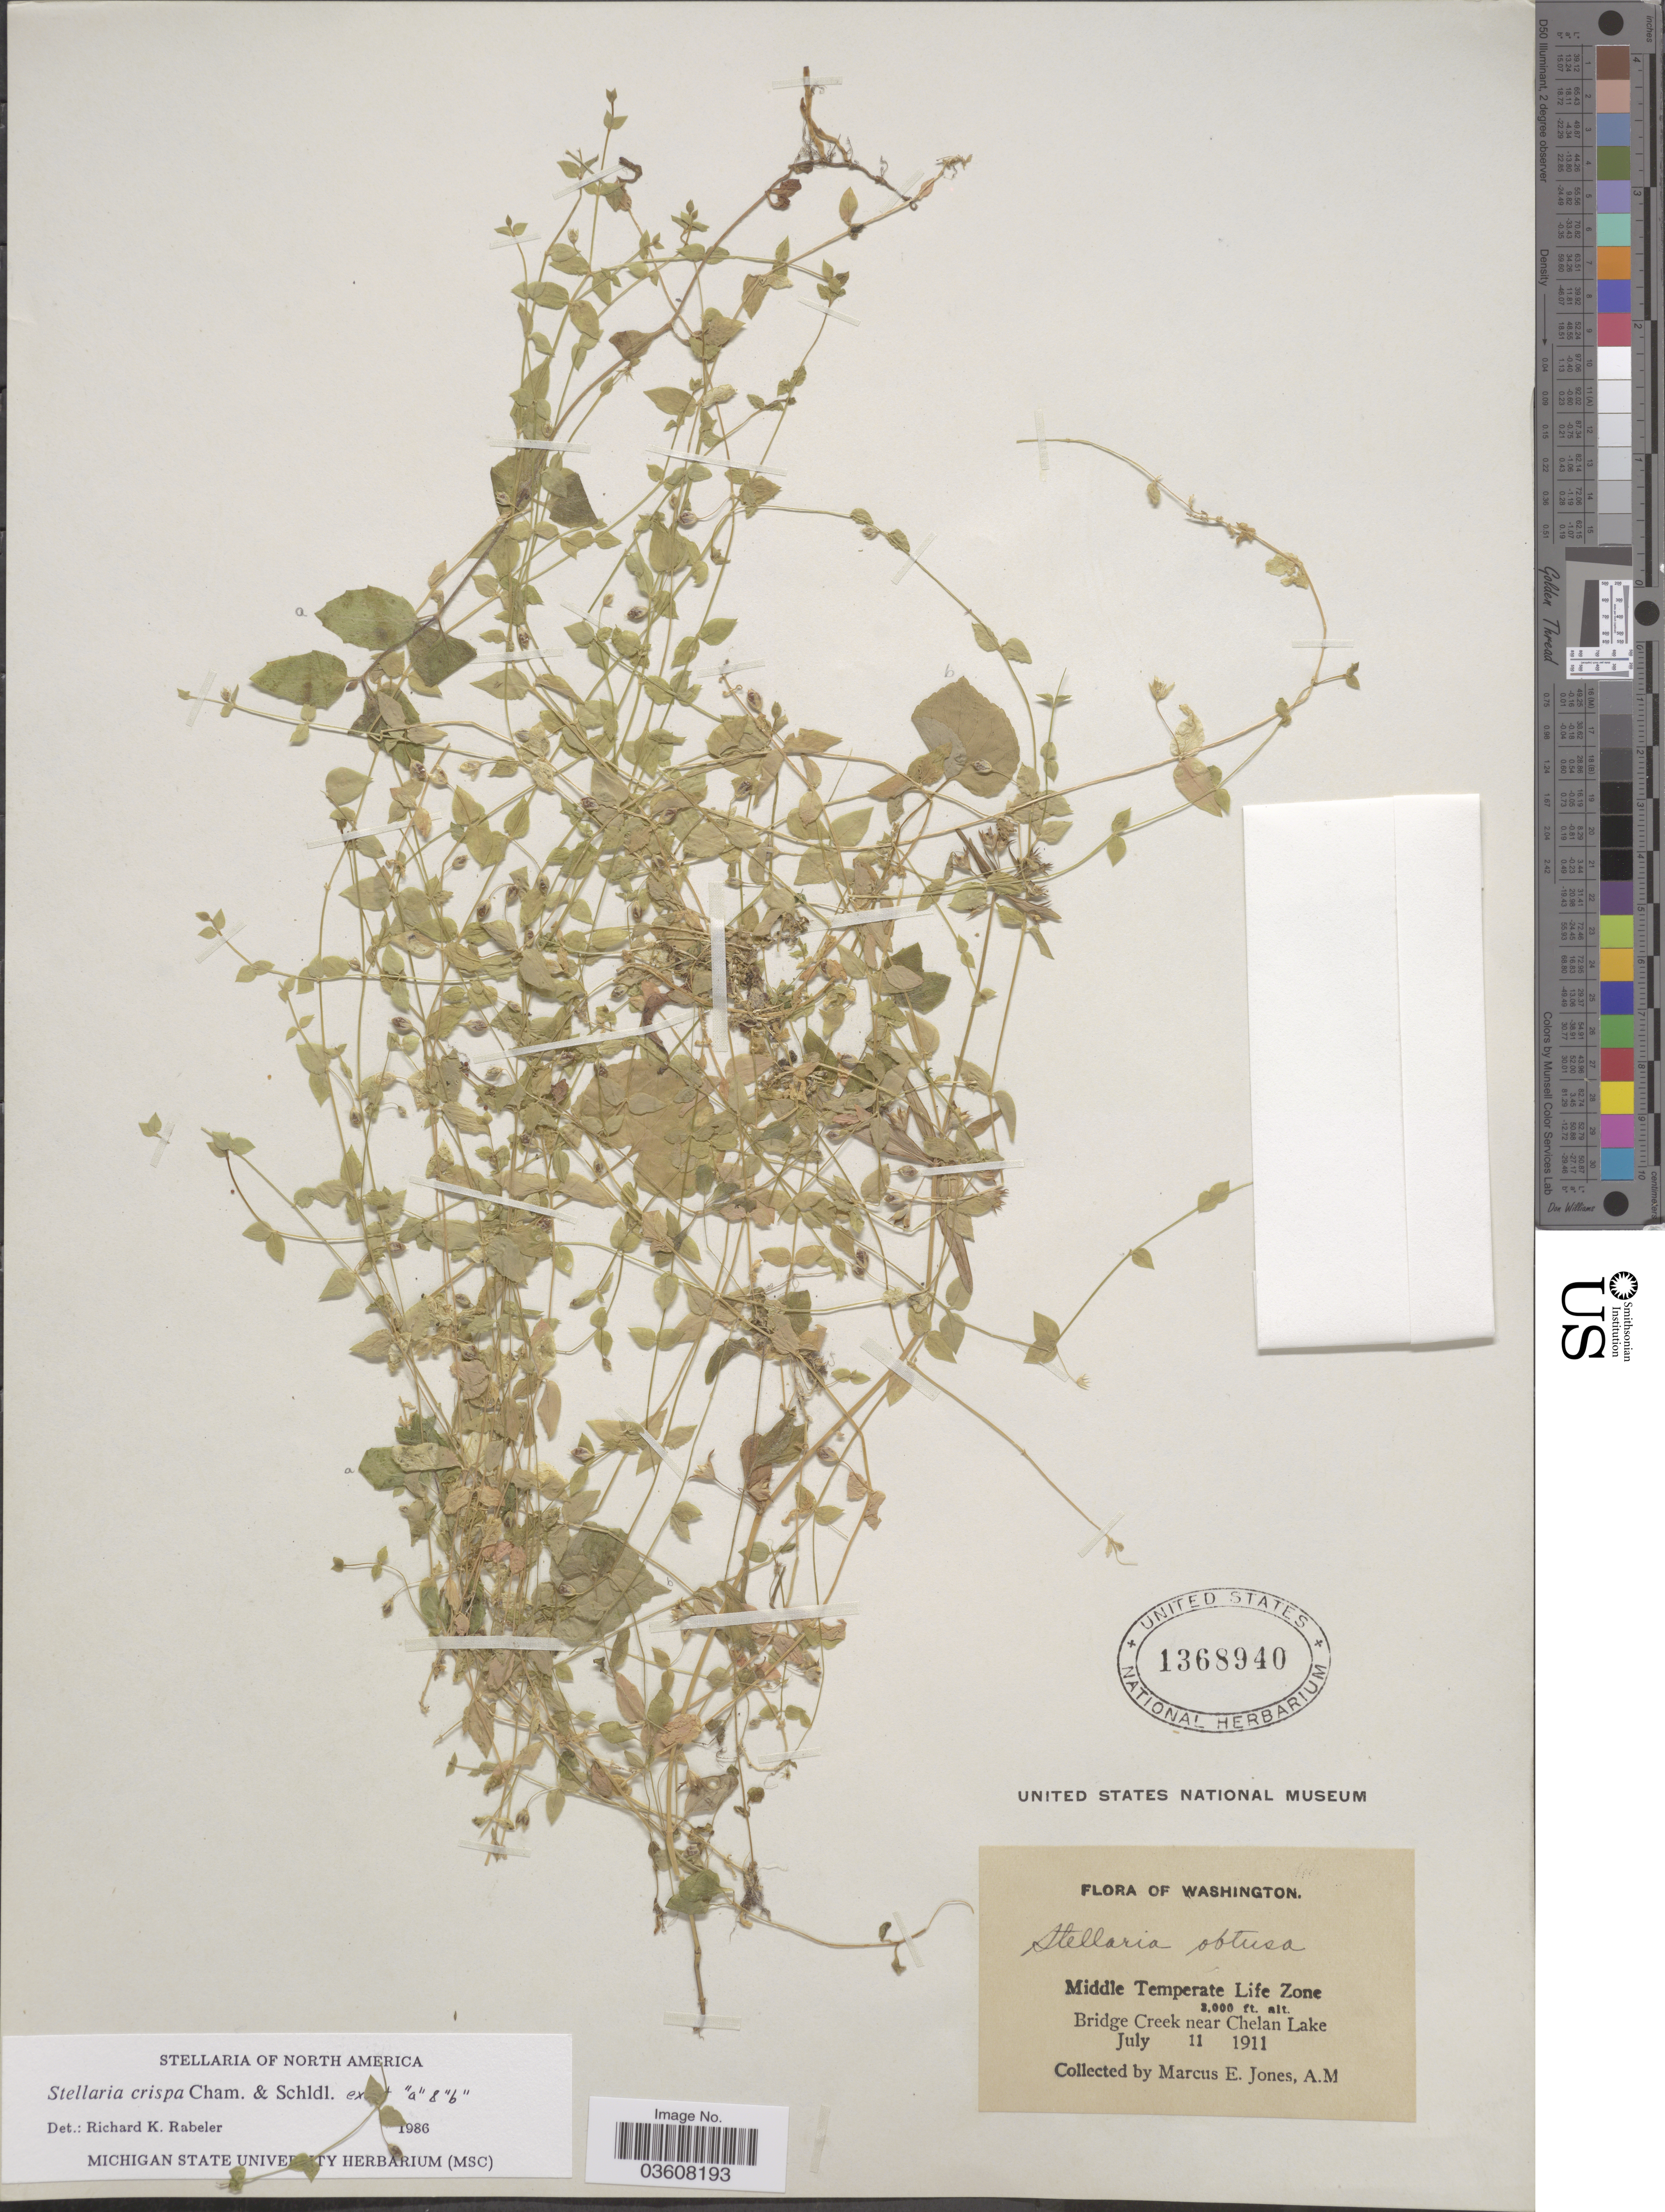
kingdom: Plantae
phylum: Tracheophyta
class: Magnoliopsida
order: Caryophyllales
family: Caryophyllaceae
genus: Stellaria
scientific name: Stellaria crispa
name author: Cham. & Schltdl.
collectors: M. E. Jones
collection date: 1911-07-11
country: United States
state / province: Washington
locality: Bridge Creek near Chelan Lake.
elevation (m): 914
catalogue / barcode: US 1368940